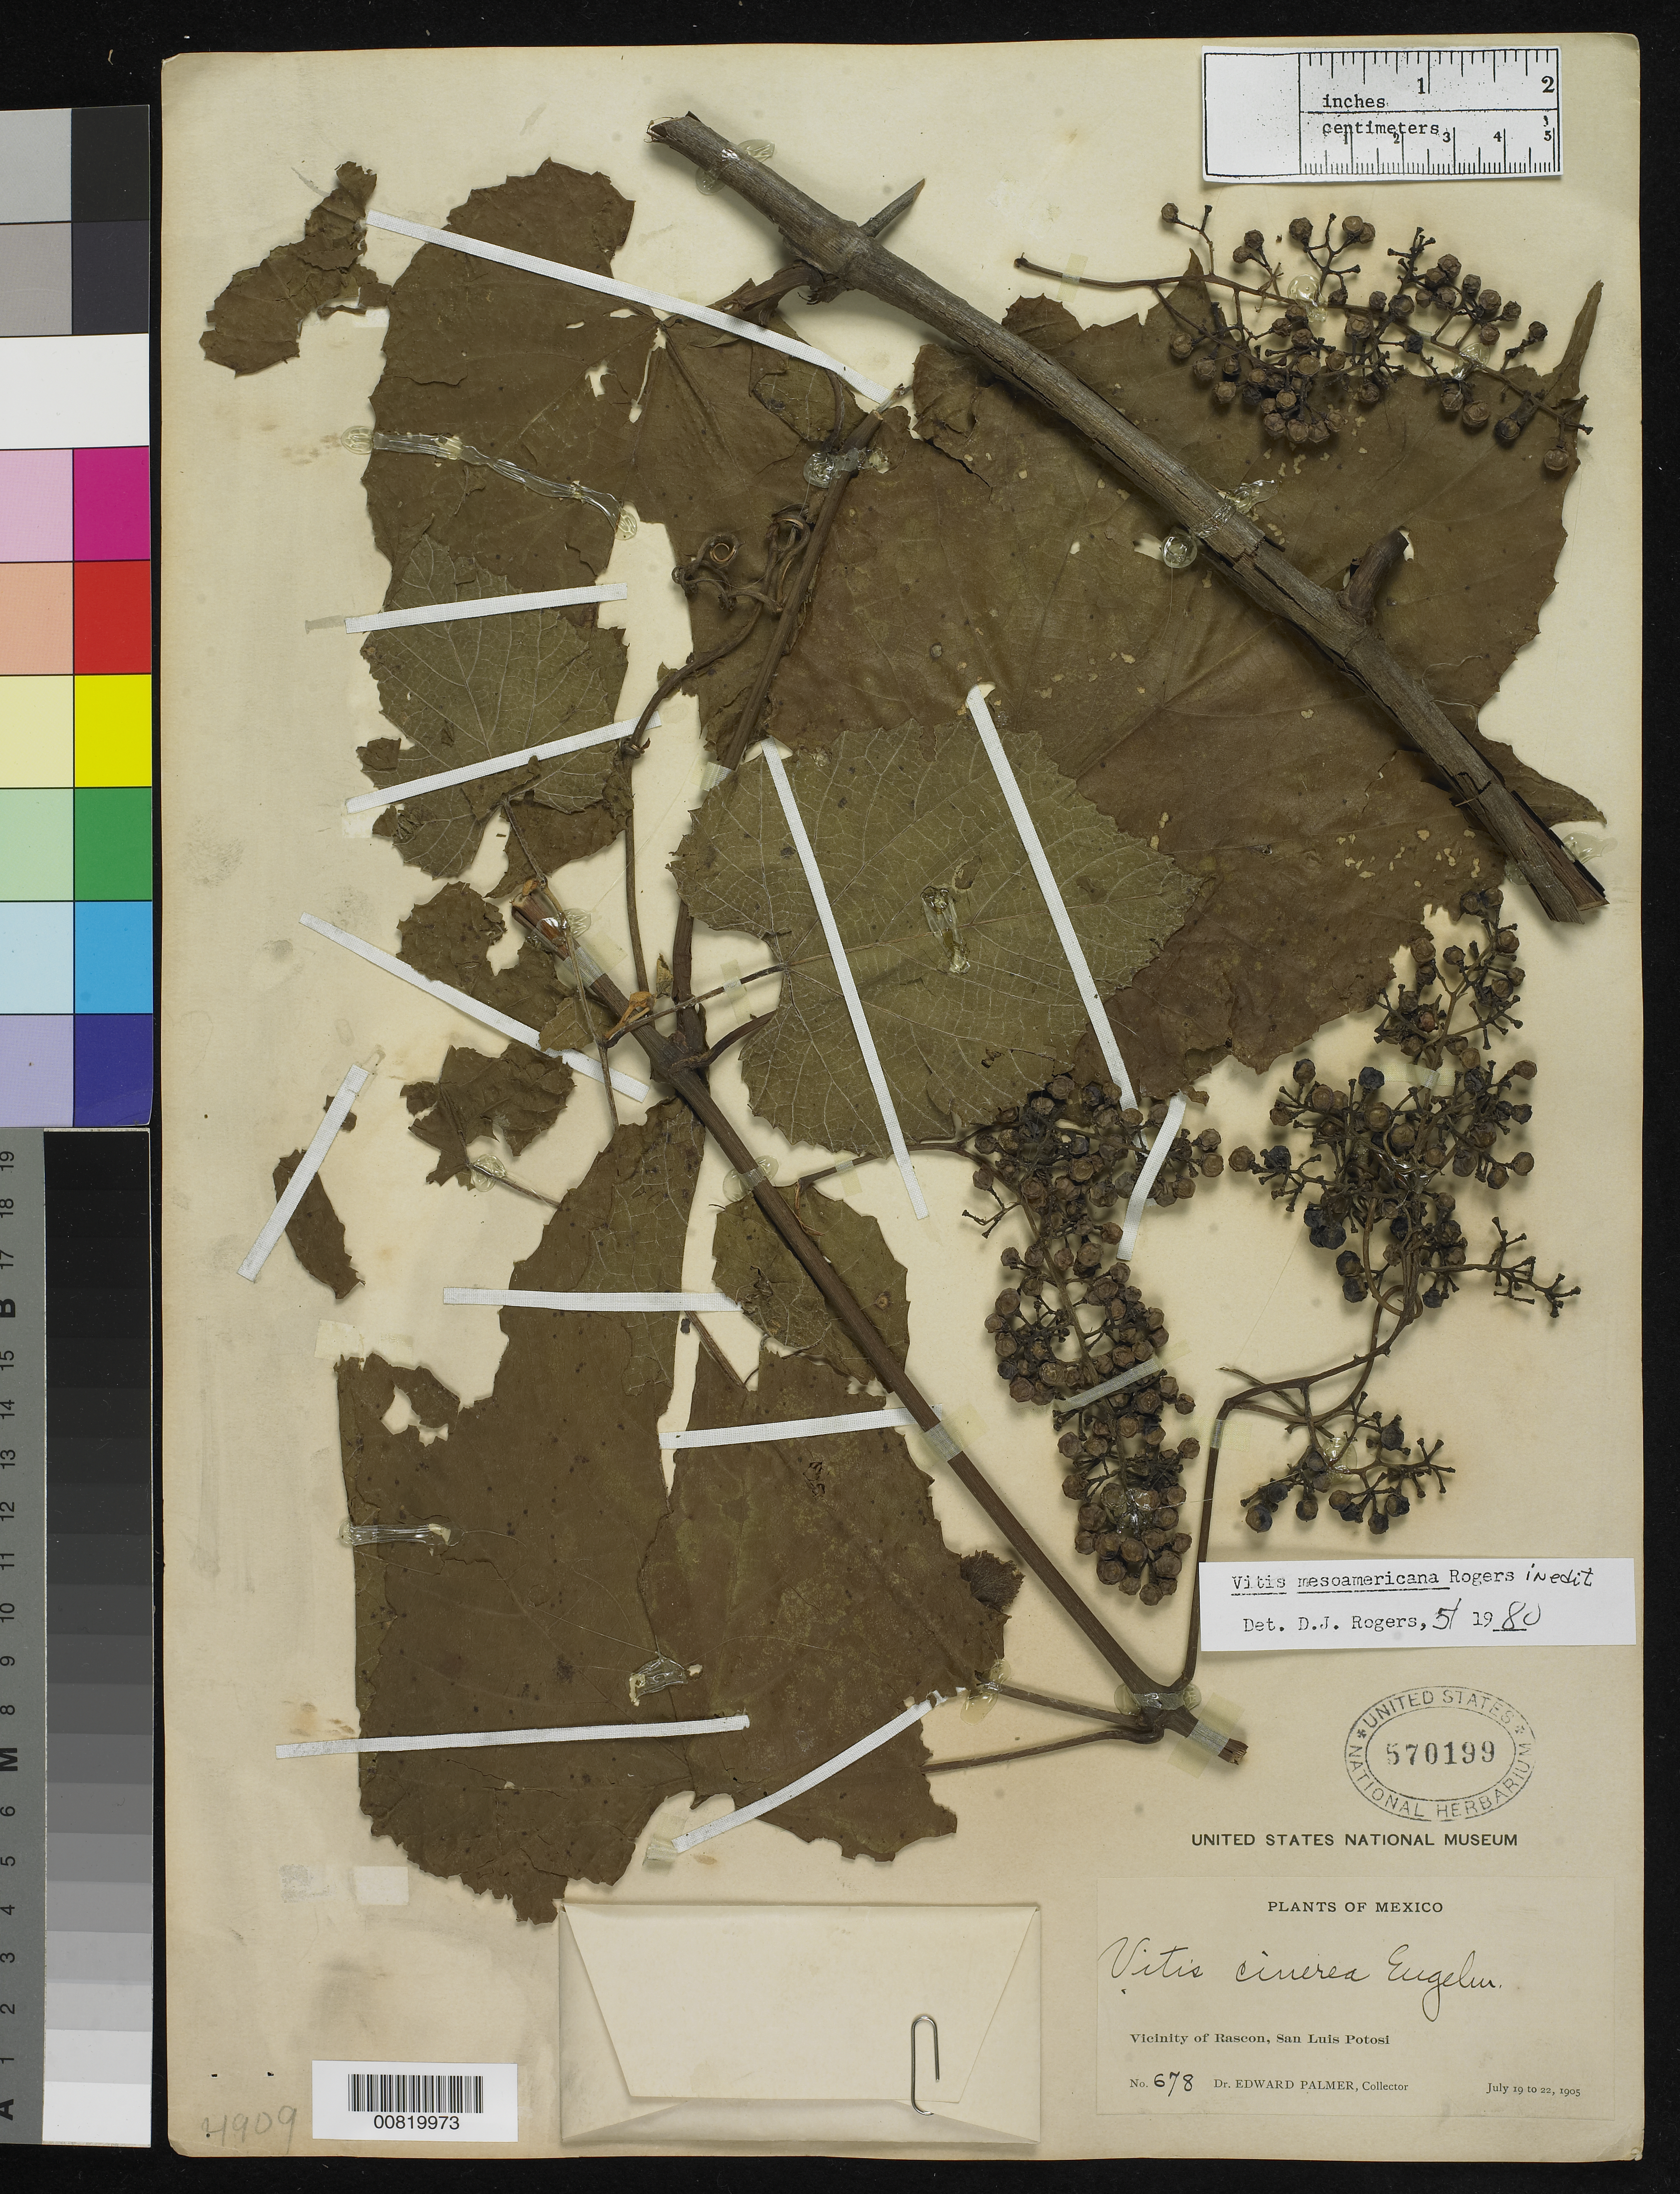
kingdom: Plantae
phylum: Tracheophyta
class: Magnoliopsida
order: Vitales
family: Vitaceae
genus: Vitis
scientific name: Vitis mesoamericana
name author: D.J. Rogers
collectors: E. Palmer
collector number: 678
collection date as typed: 19 Jul 1905 to 22 Jul 1905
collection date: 1905-07-19/1905-07-22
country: Mexico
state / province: San Luis Potosí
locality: Vicinity of Rascon, San Luis Potosí.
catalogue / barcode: US 570199